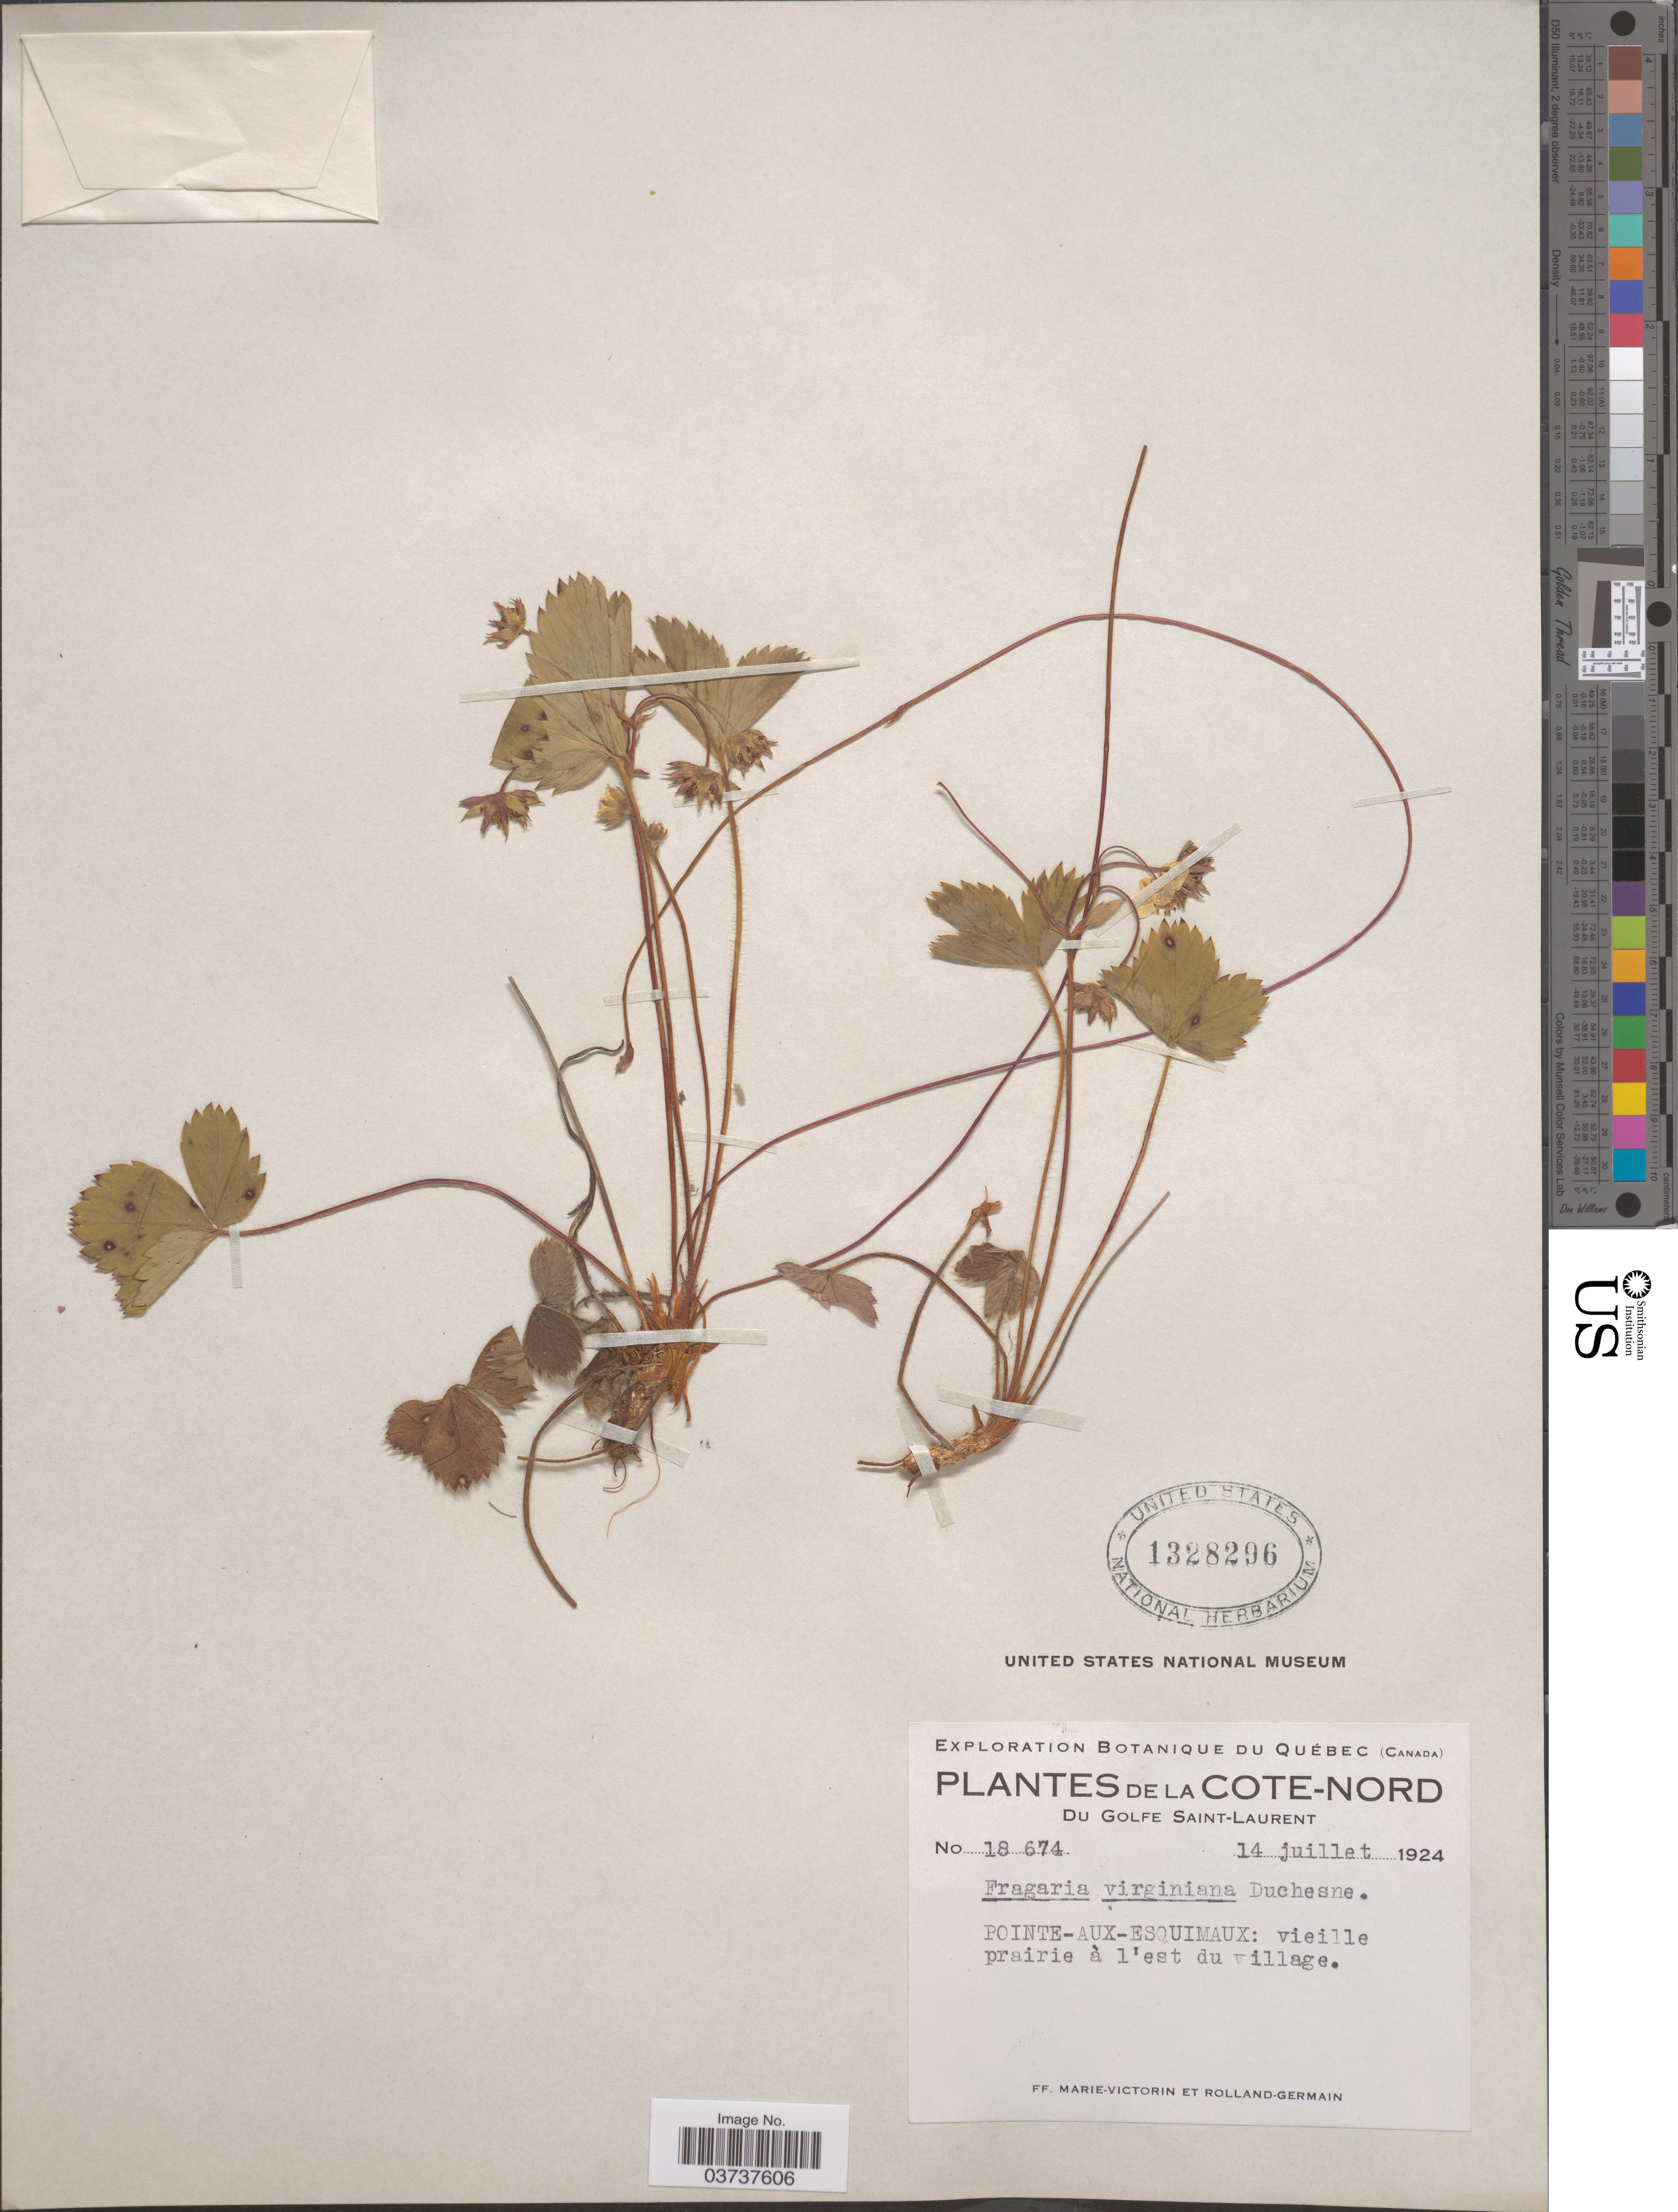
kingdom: Plantae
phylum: Tracheophyta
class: Magnoliopsida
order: Rosales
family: Rosaceae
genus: Fragaria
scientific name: Fragaria virginiana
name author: Mill.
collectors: F. Marie-Victorin & Rolland-Germain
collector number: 18674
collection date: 1924-07-14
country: Canada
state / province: Quebec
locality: La Cote-Nord. Du Golfe Saint-Laurent. Pointe-Aux-Esquimaux: vieille prairie à l'est du village.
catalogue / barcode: US 1328296